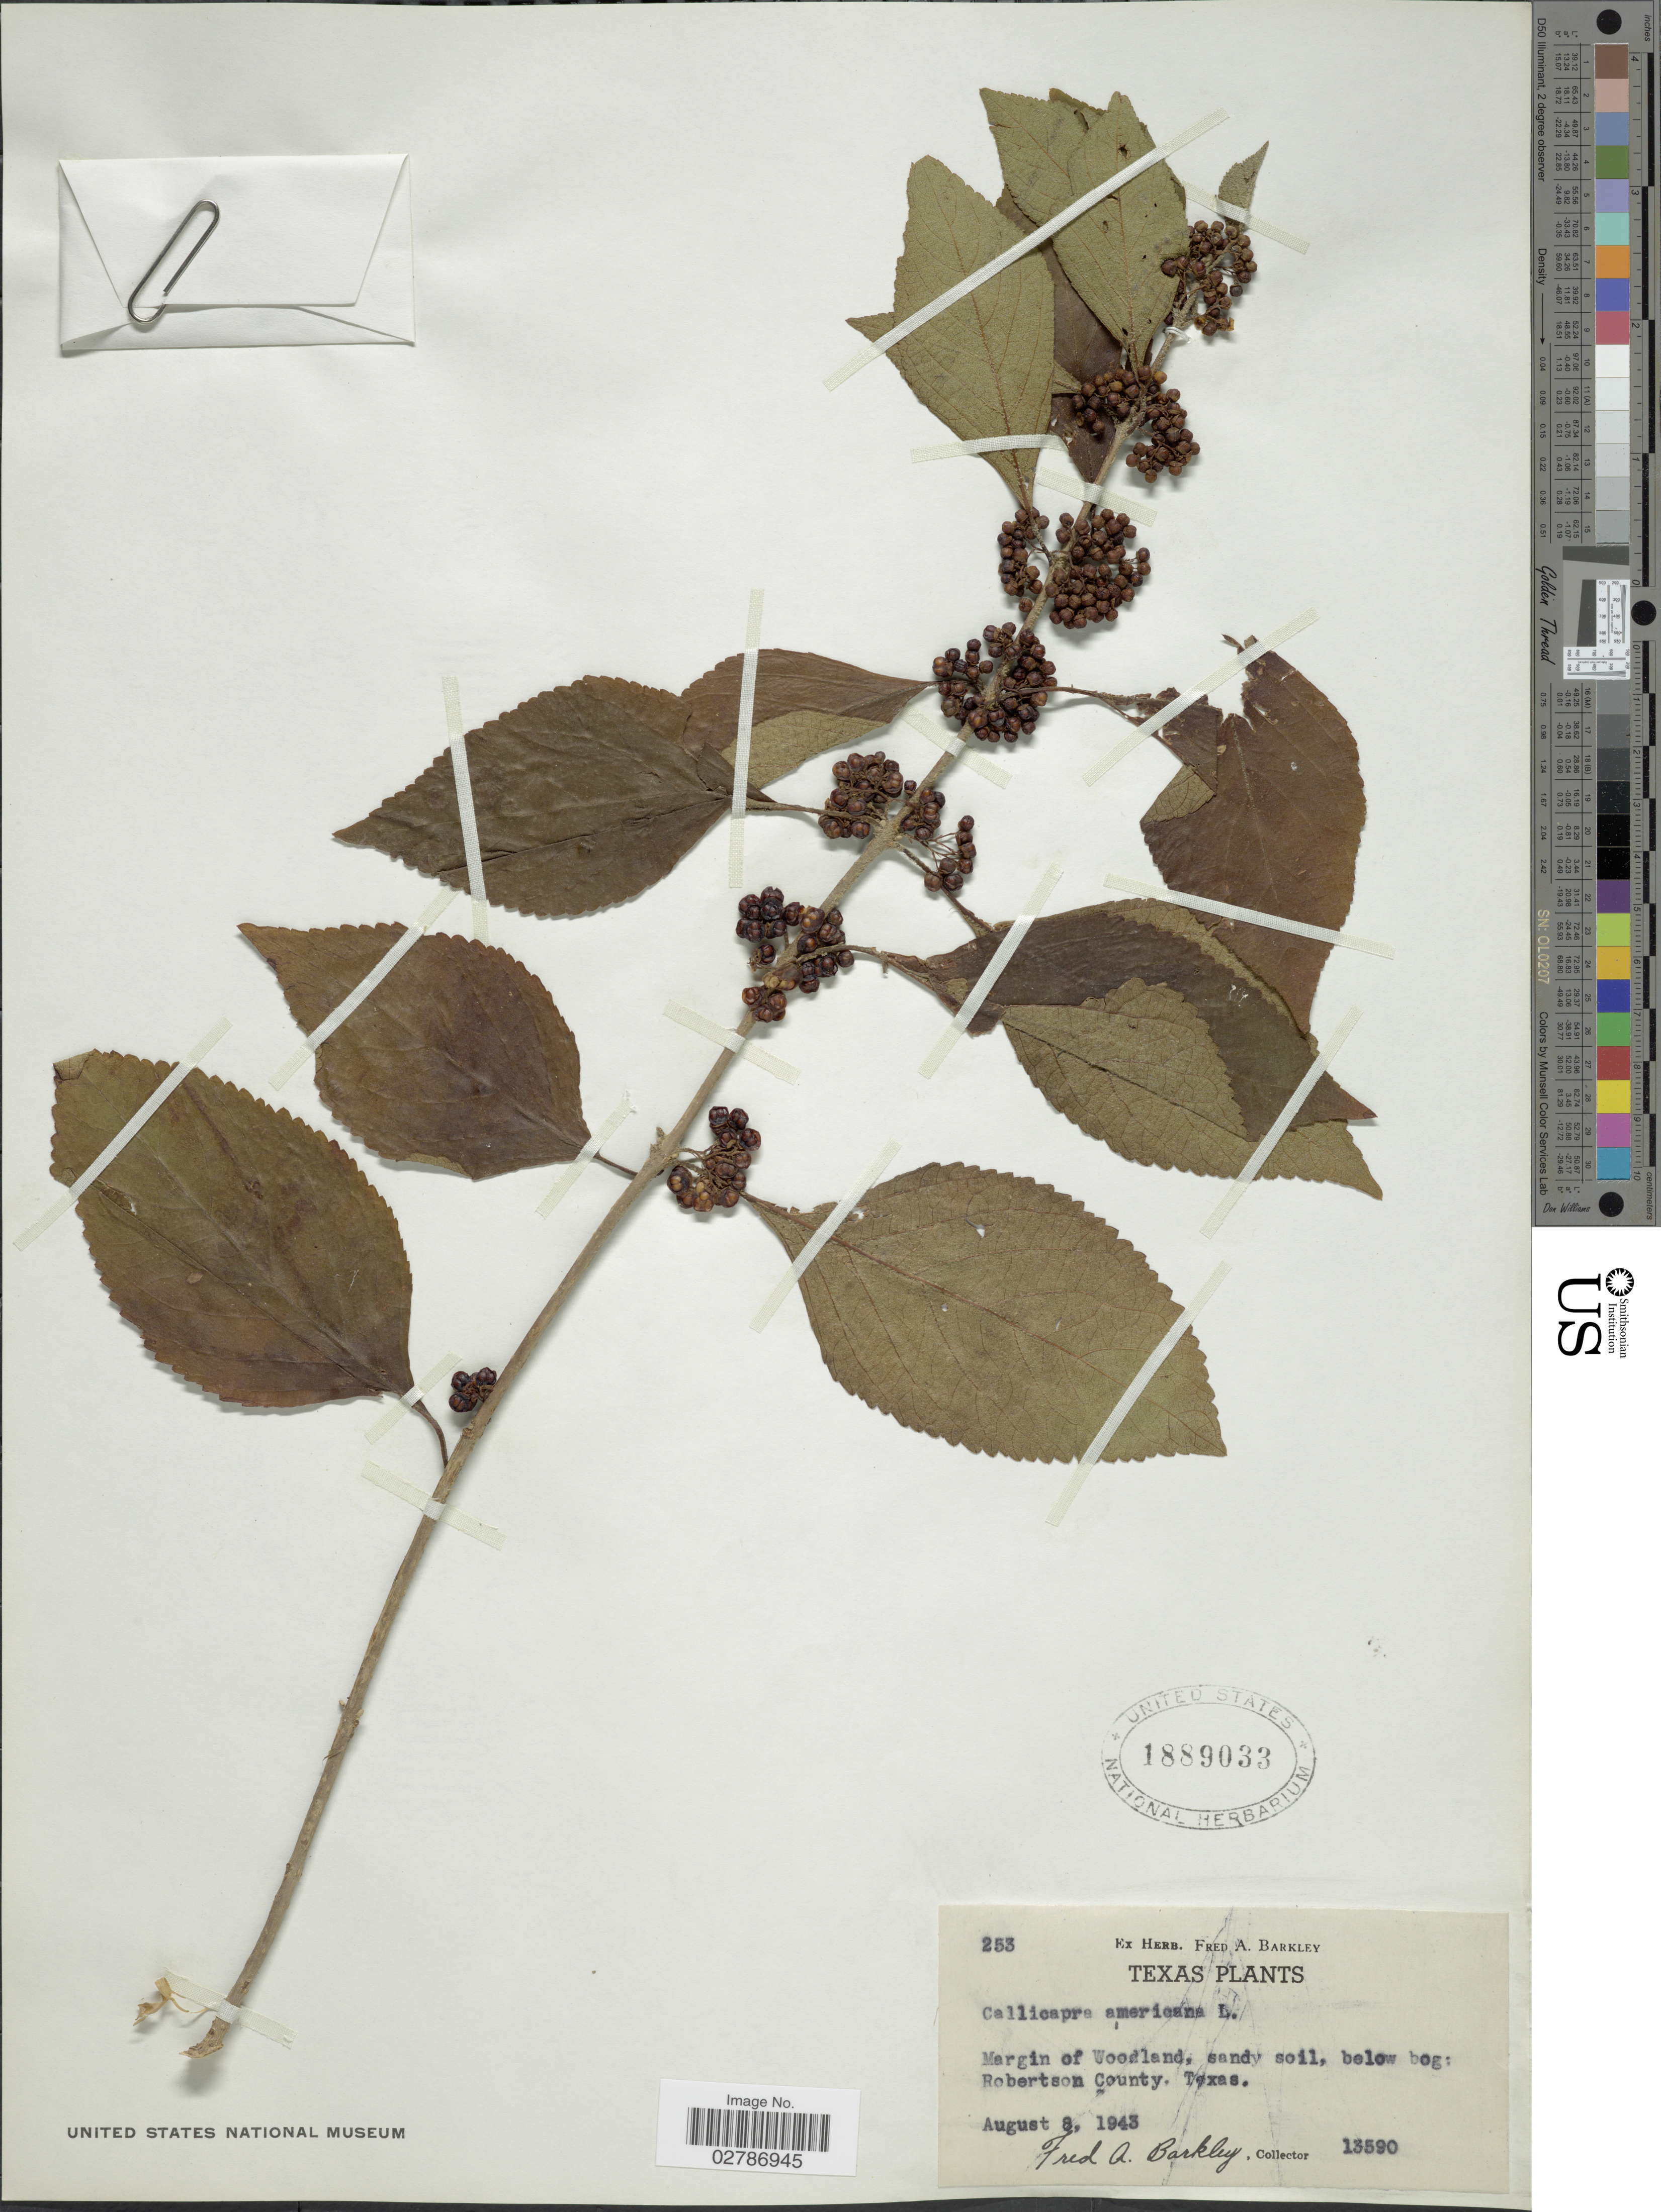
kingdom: Plantae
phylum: Tracheophyta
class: Magnoliopsida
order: Lamiales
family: Lamiaceae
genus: Callicarpa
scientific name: Callicarpa americana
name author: L.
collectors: F. A. Barkley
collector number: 13590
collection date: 1943-08-08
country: United States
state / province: Texas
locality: Robertson County.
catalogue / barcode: US 1889033